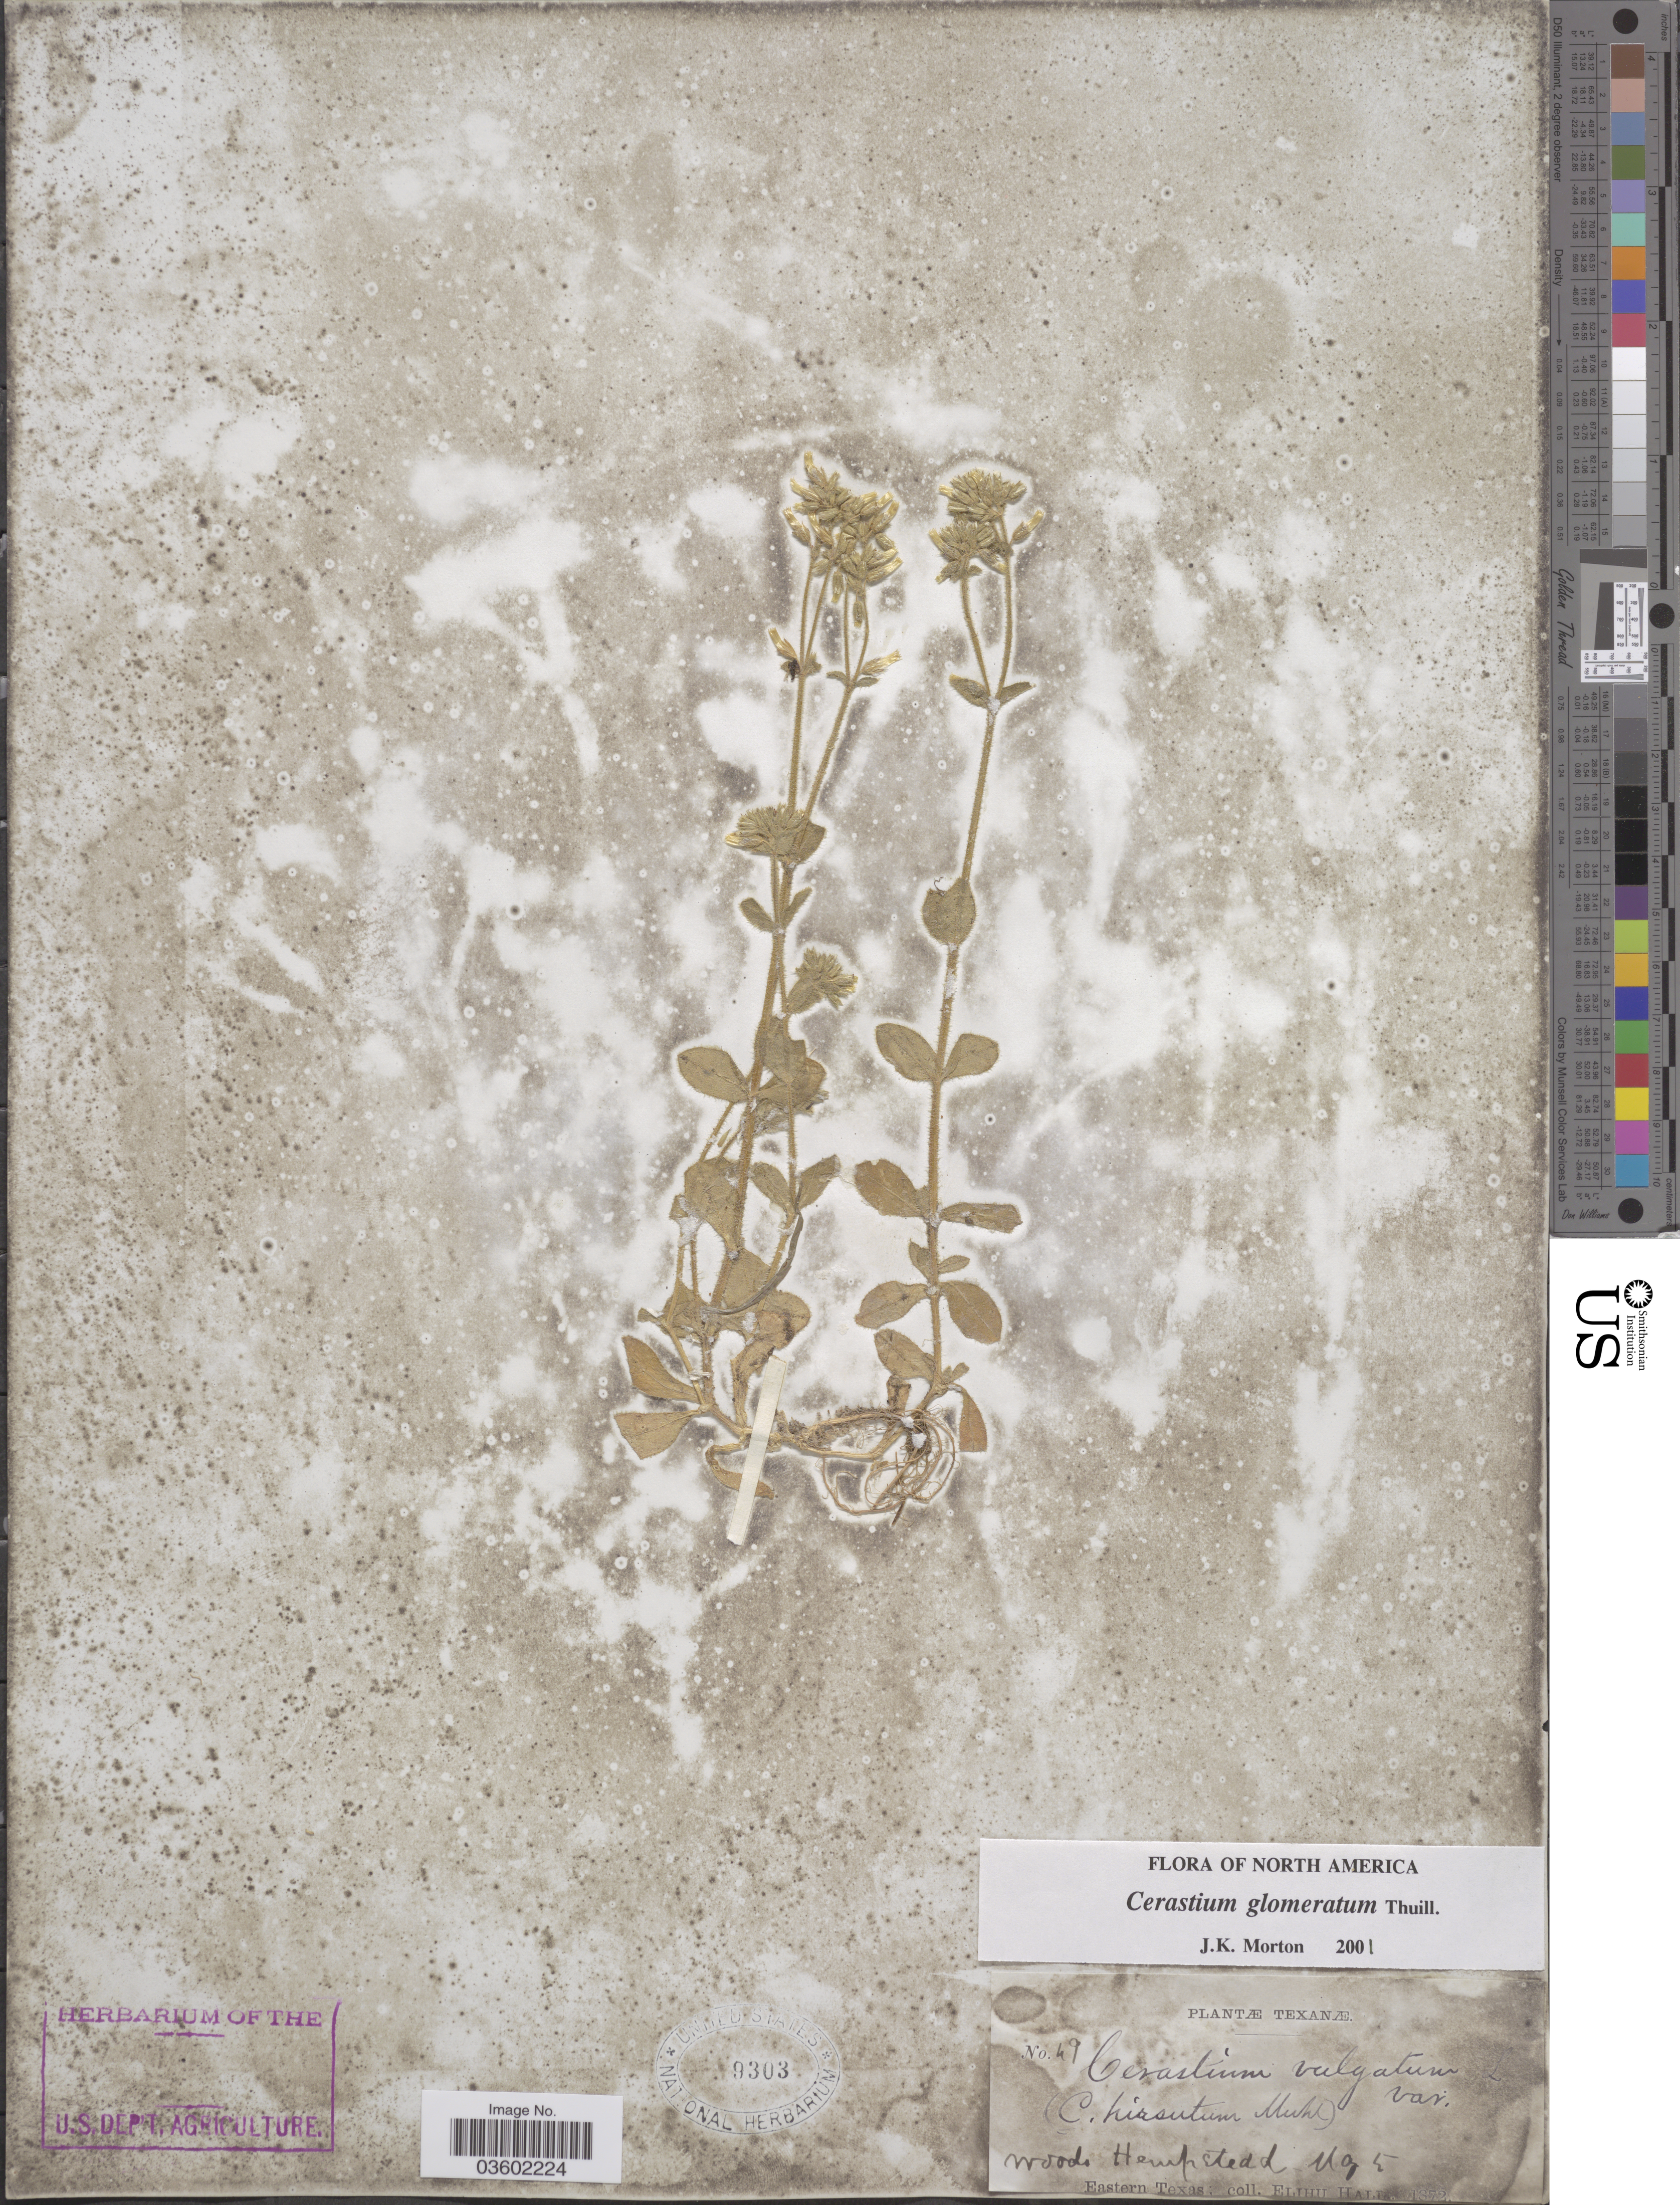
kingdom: Plantae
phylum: Tracheophyta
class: Magnoliopsida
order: Caryophyllales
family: Caryophyllaceae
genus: Cerastium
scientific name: Cerastium viscosum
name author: L.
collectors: E. Hall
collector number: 49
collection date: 1872-05-05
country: United States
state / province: Texas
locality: Hempstead. Eastern Texas.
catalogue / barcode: US 9303